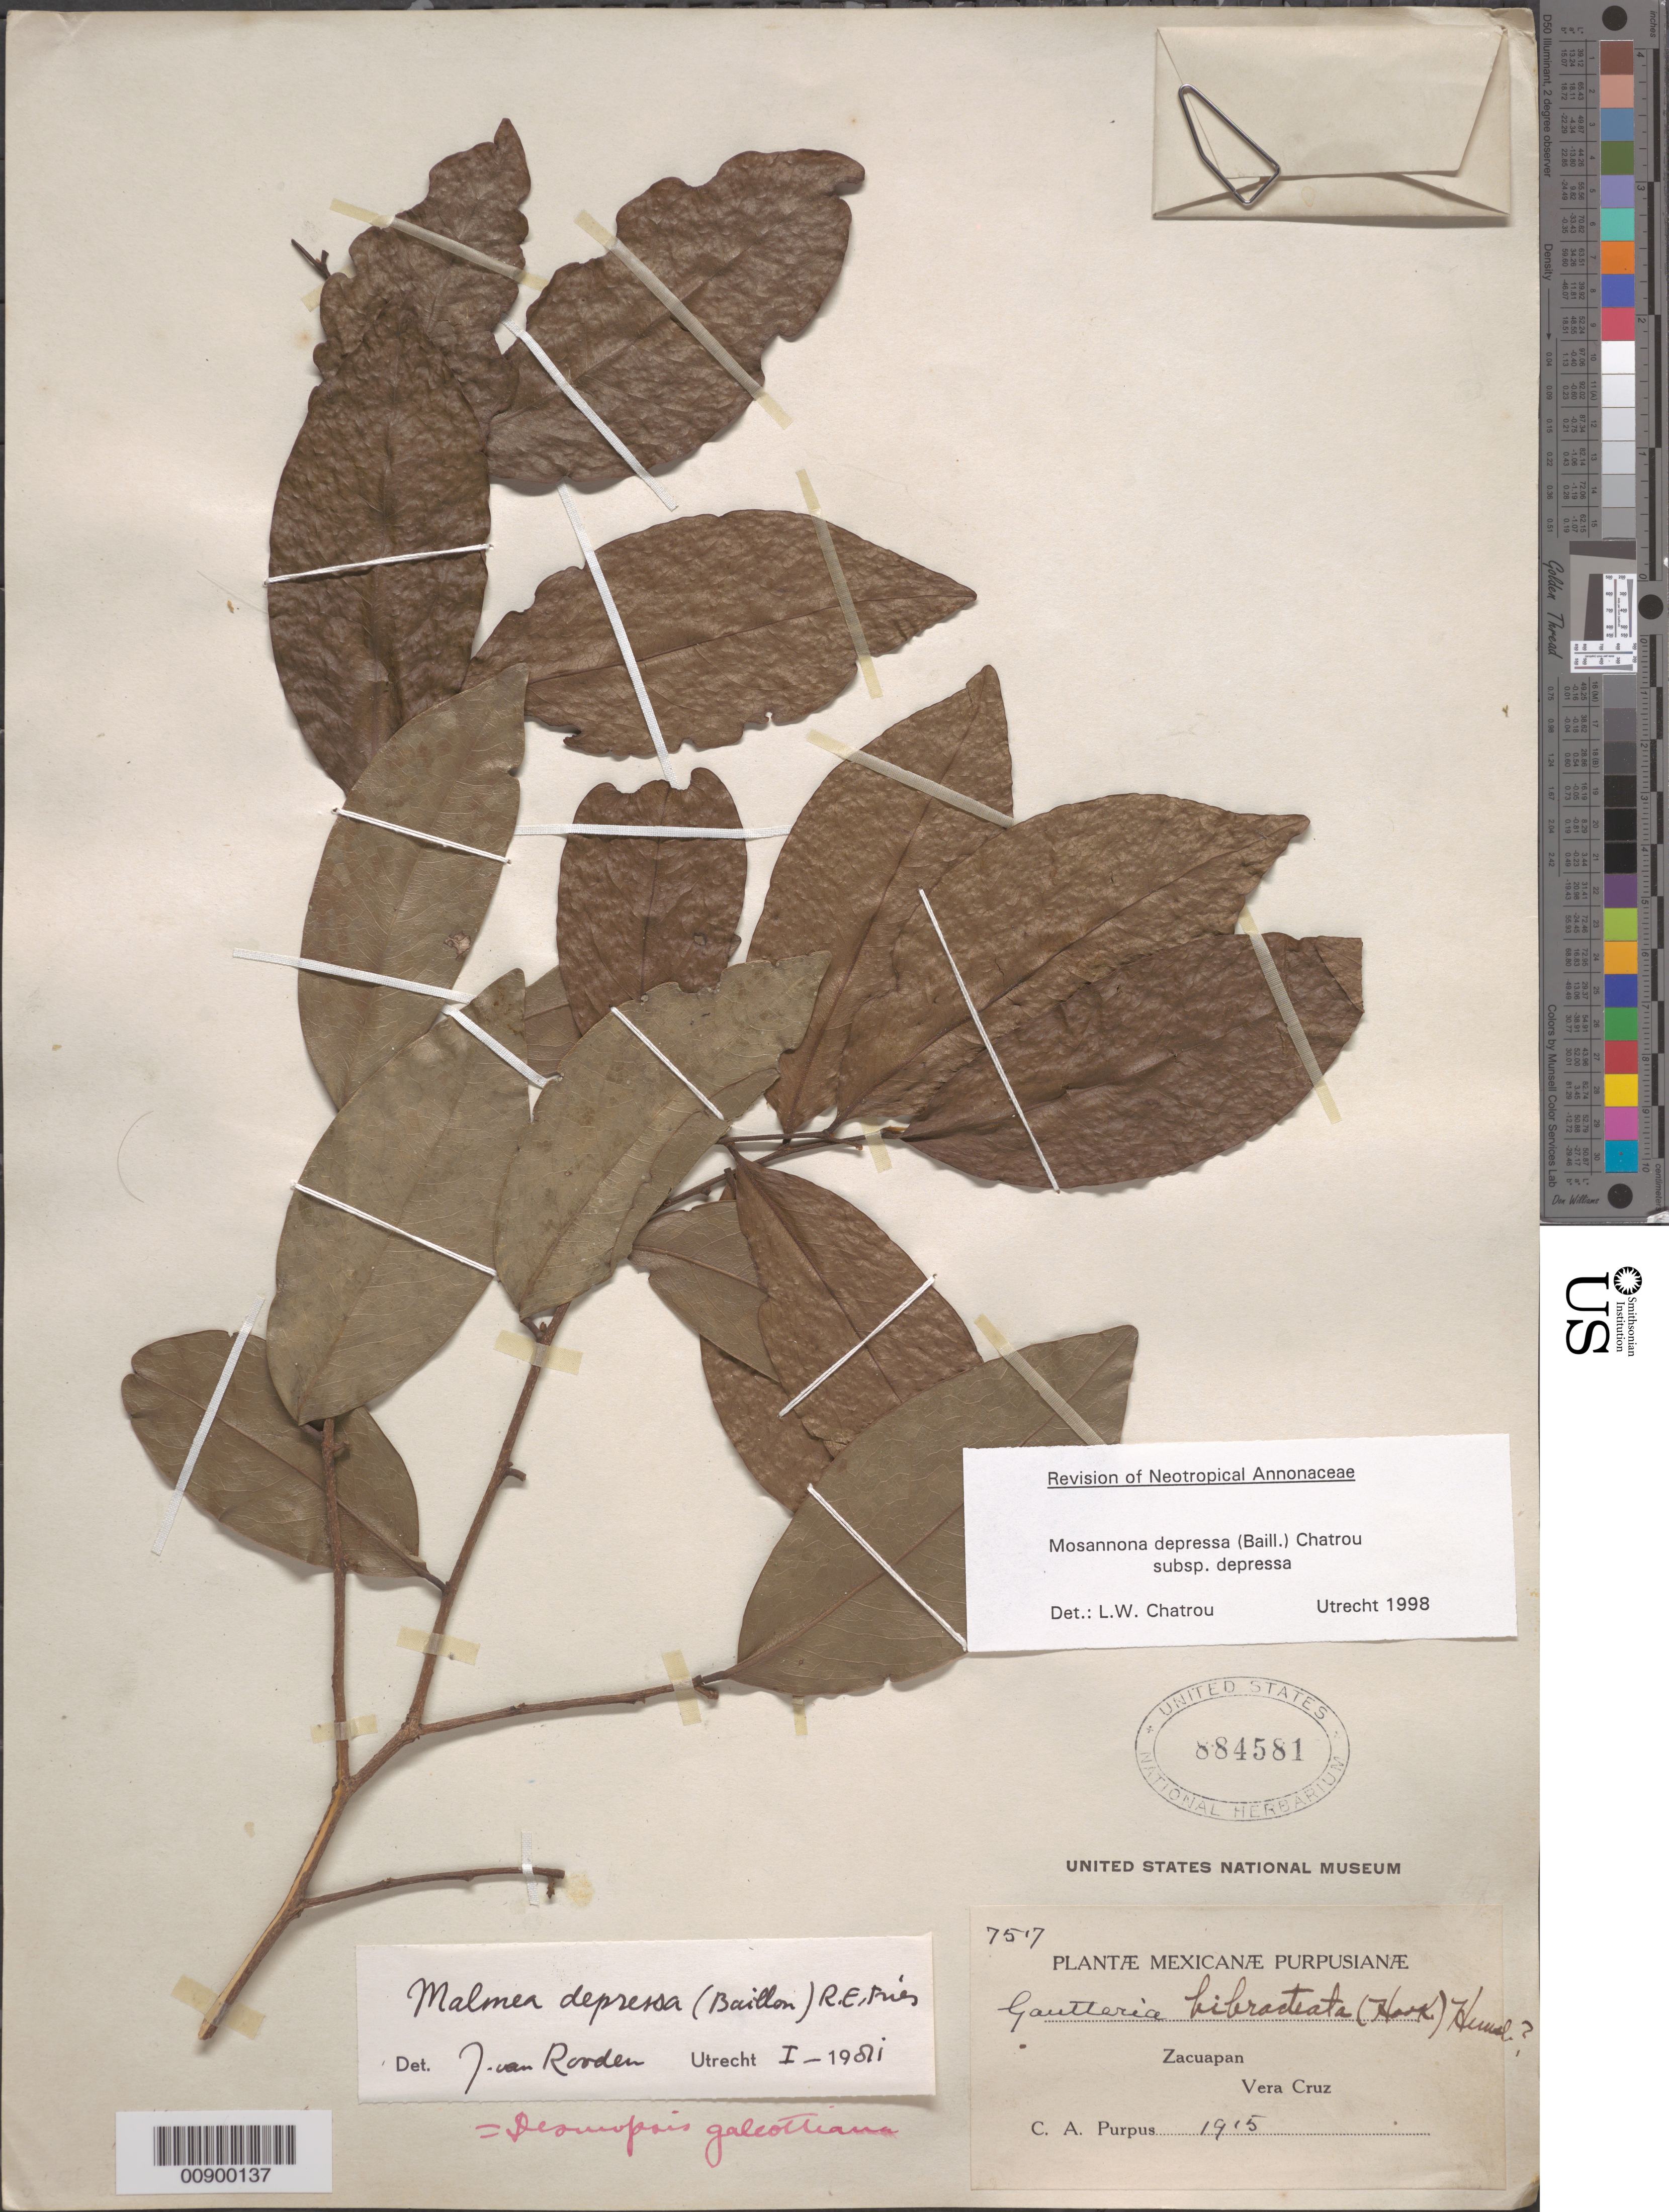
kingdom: Plantae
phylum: Tracheophyta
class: Magnoliopsida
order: Magnoliales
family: Annonaceae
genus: Malmea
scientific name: Malmea depressa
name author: (Baill.) R.E. Fr.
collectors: C. A. Purpus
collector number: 757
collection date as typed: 1915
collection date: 1915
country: Mexico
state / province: Veracruz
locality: Zacuapan, Veracruz.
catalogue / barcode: US 884581